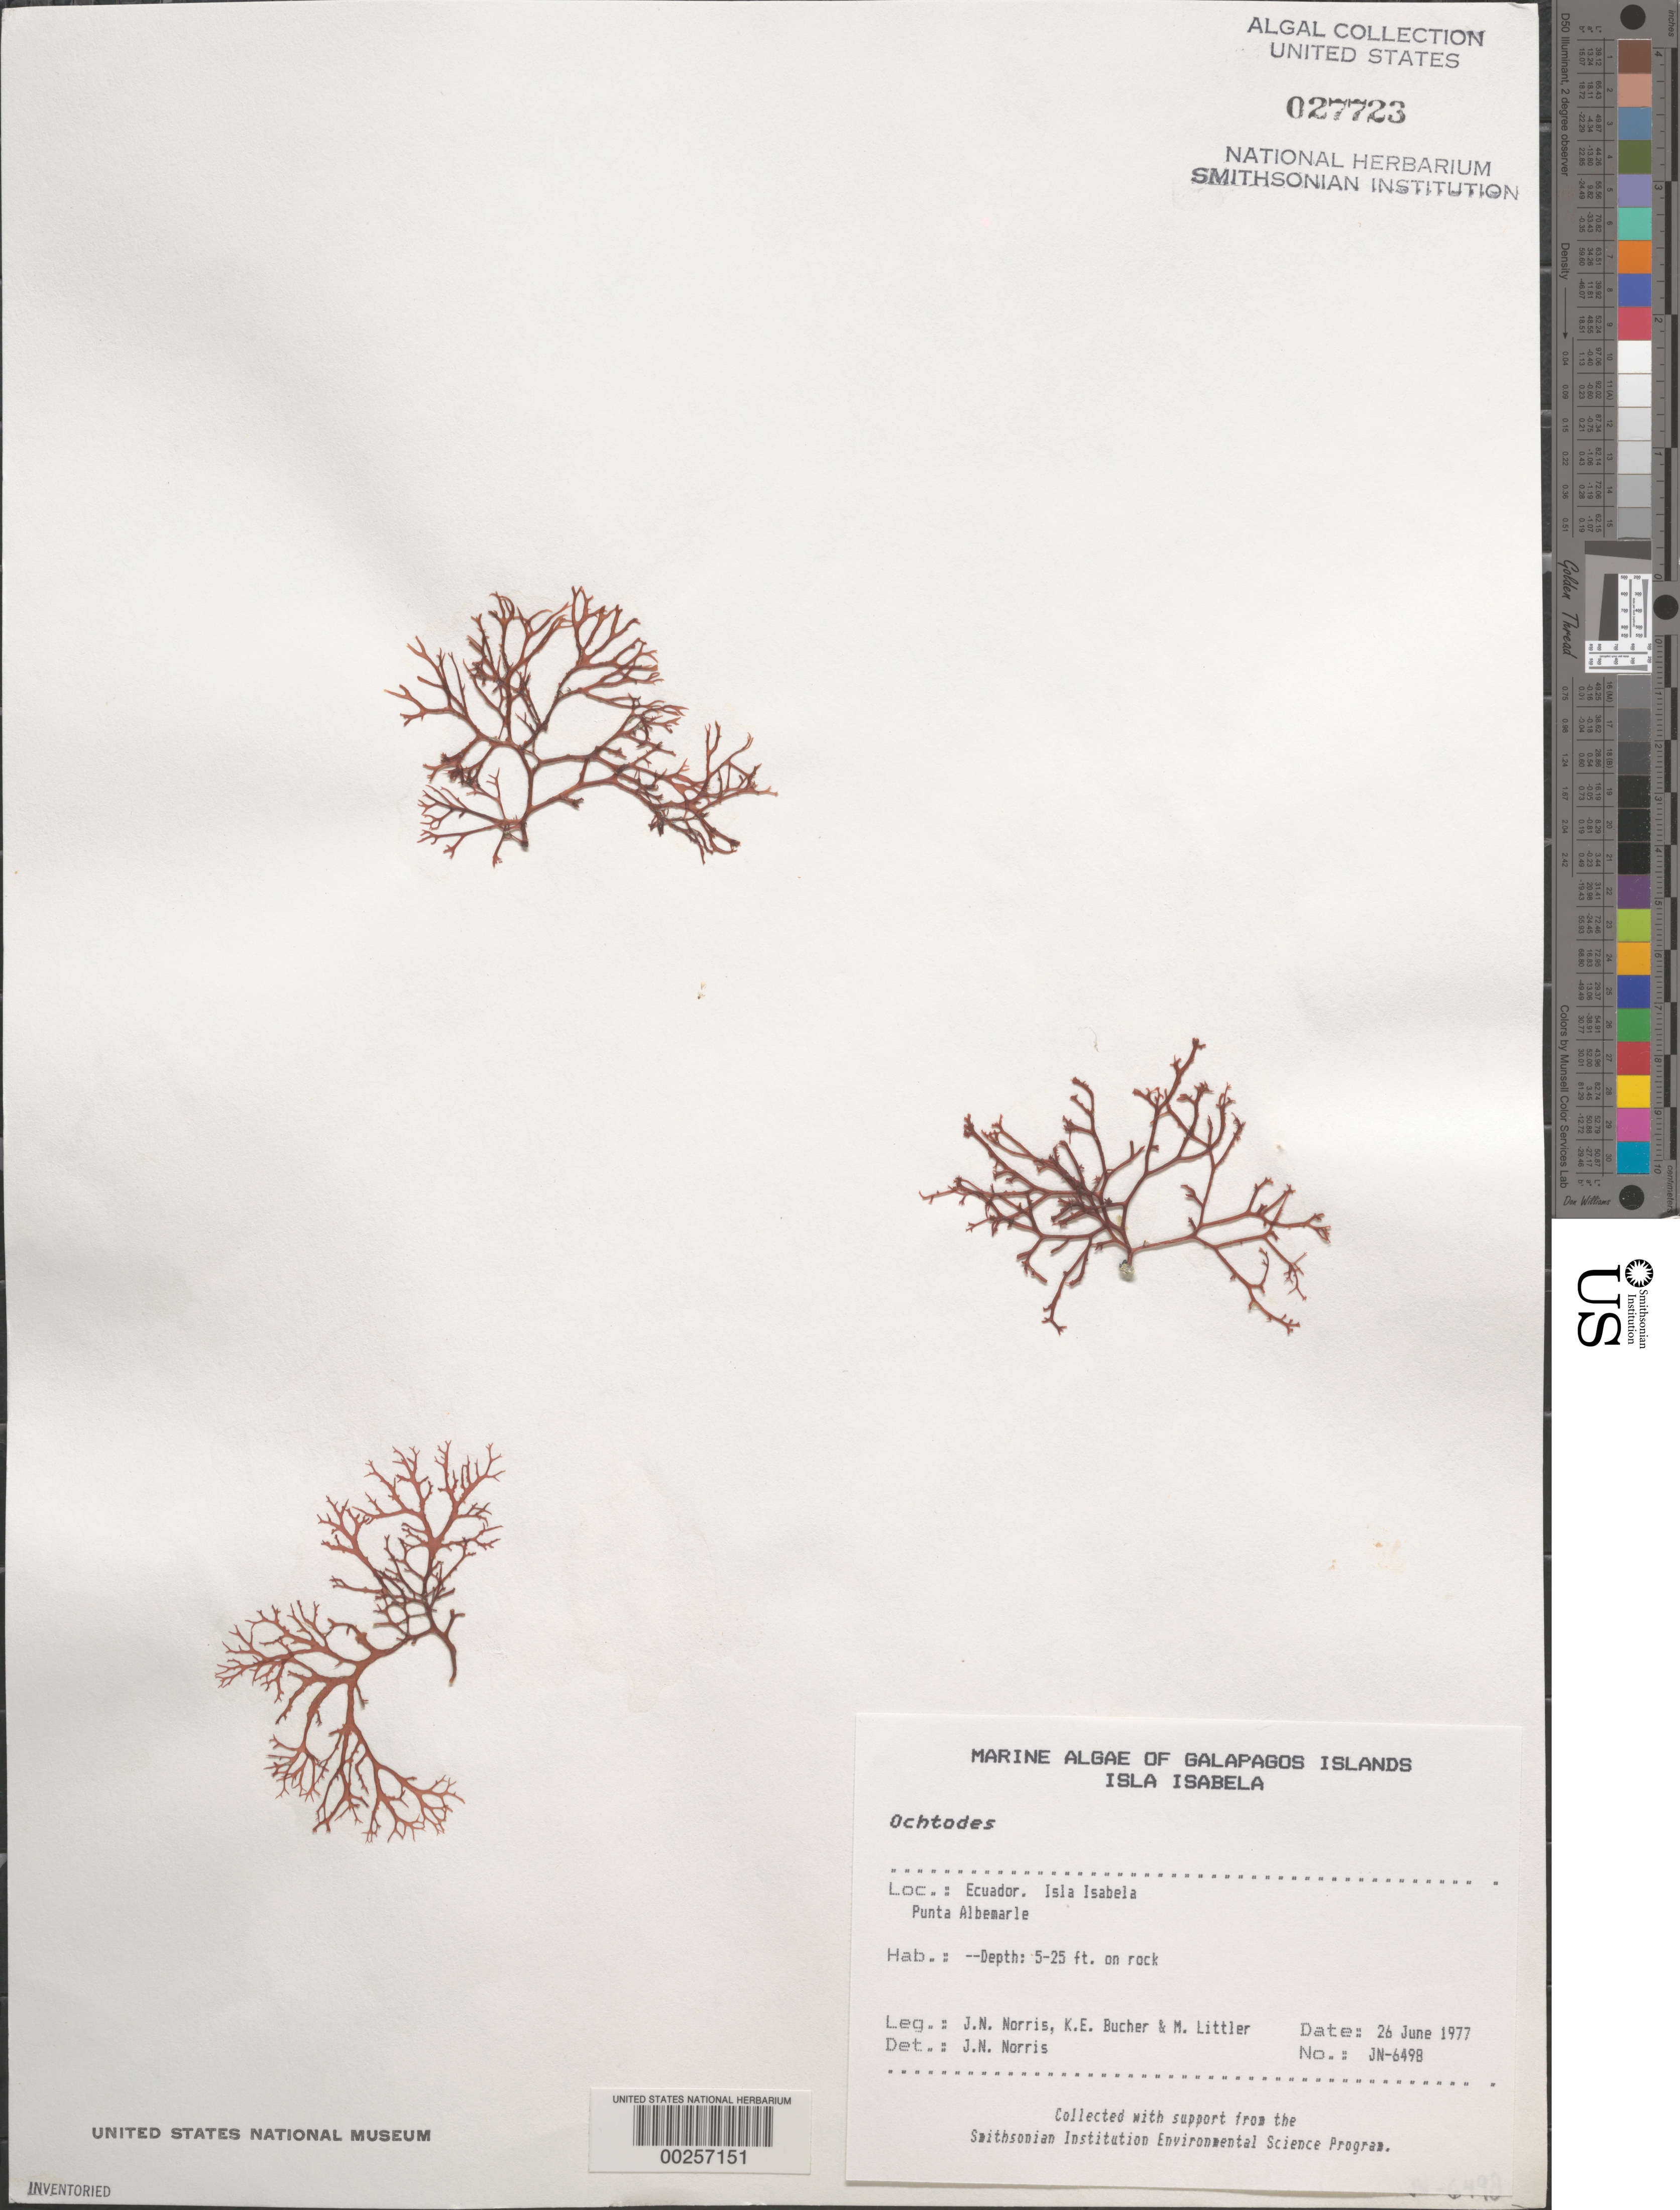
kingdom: Plantae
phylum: Rhodophyta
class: Florideophyceae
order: Gigartinales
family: Rhizophyllidaceae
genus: Ochtodes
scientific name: Ochtodes sp.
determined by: Norris, James N.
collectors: J. N. Norris, K. E. Bucher & M. M. Littler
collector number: JN-6498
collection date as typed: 26 Jun 1977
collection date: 1977-06-26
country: Ecuador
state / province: Colón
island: Isabela [Albemarle]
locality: Punta Albemarle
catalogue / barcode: US 27723